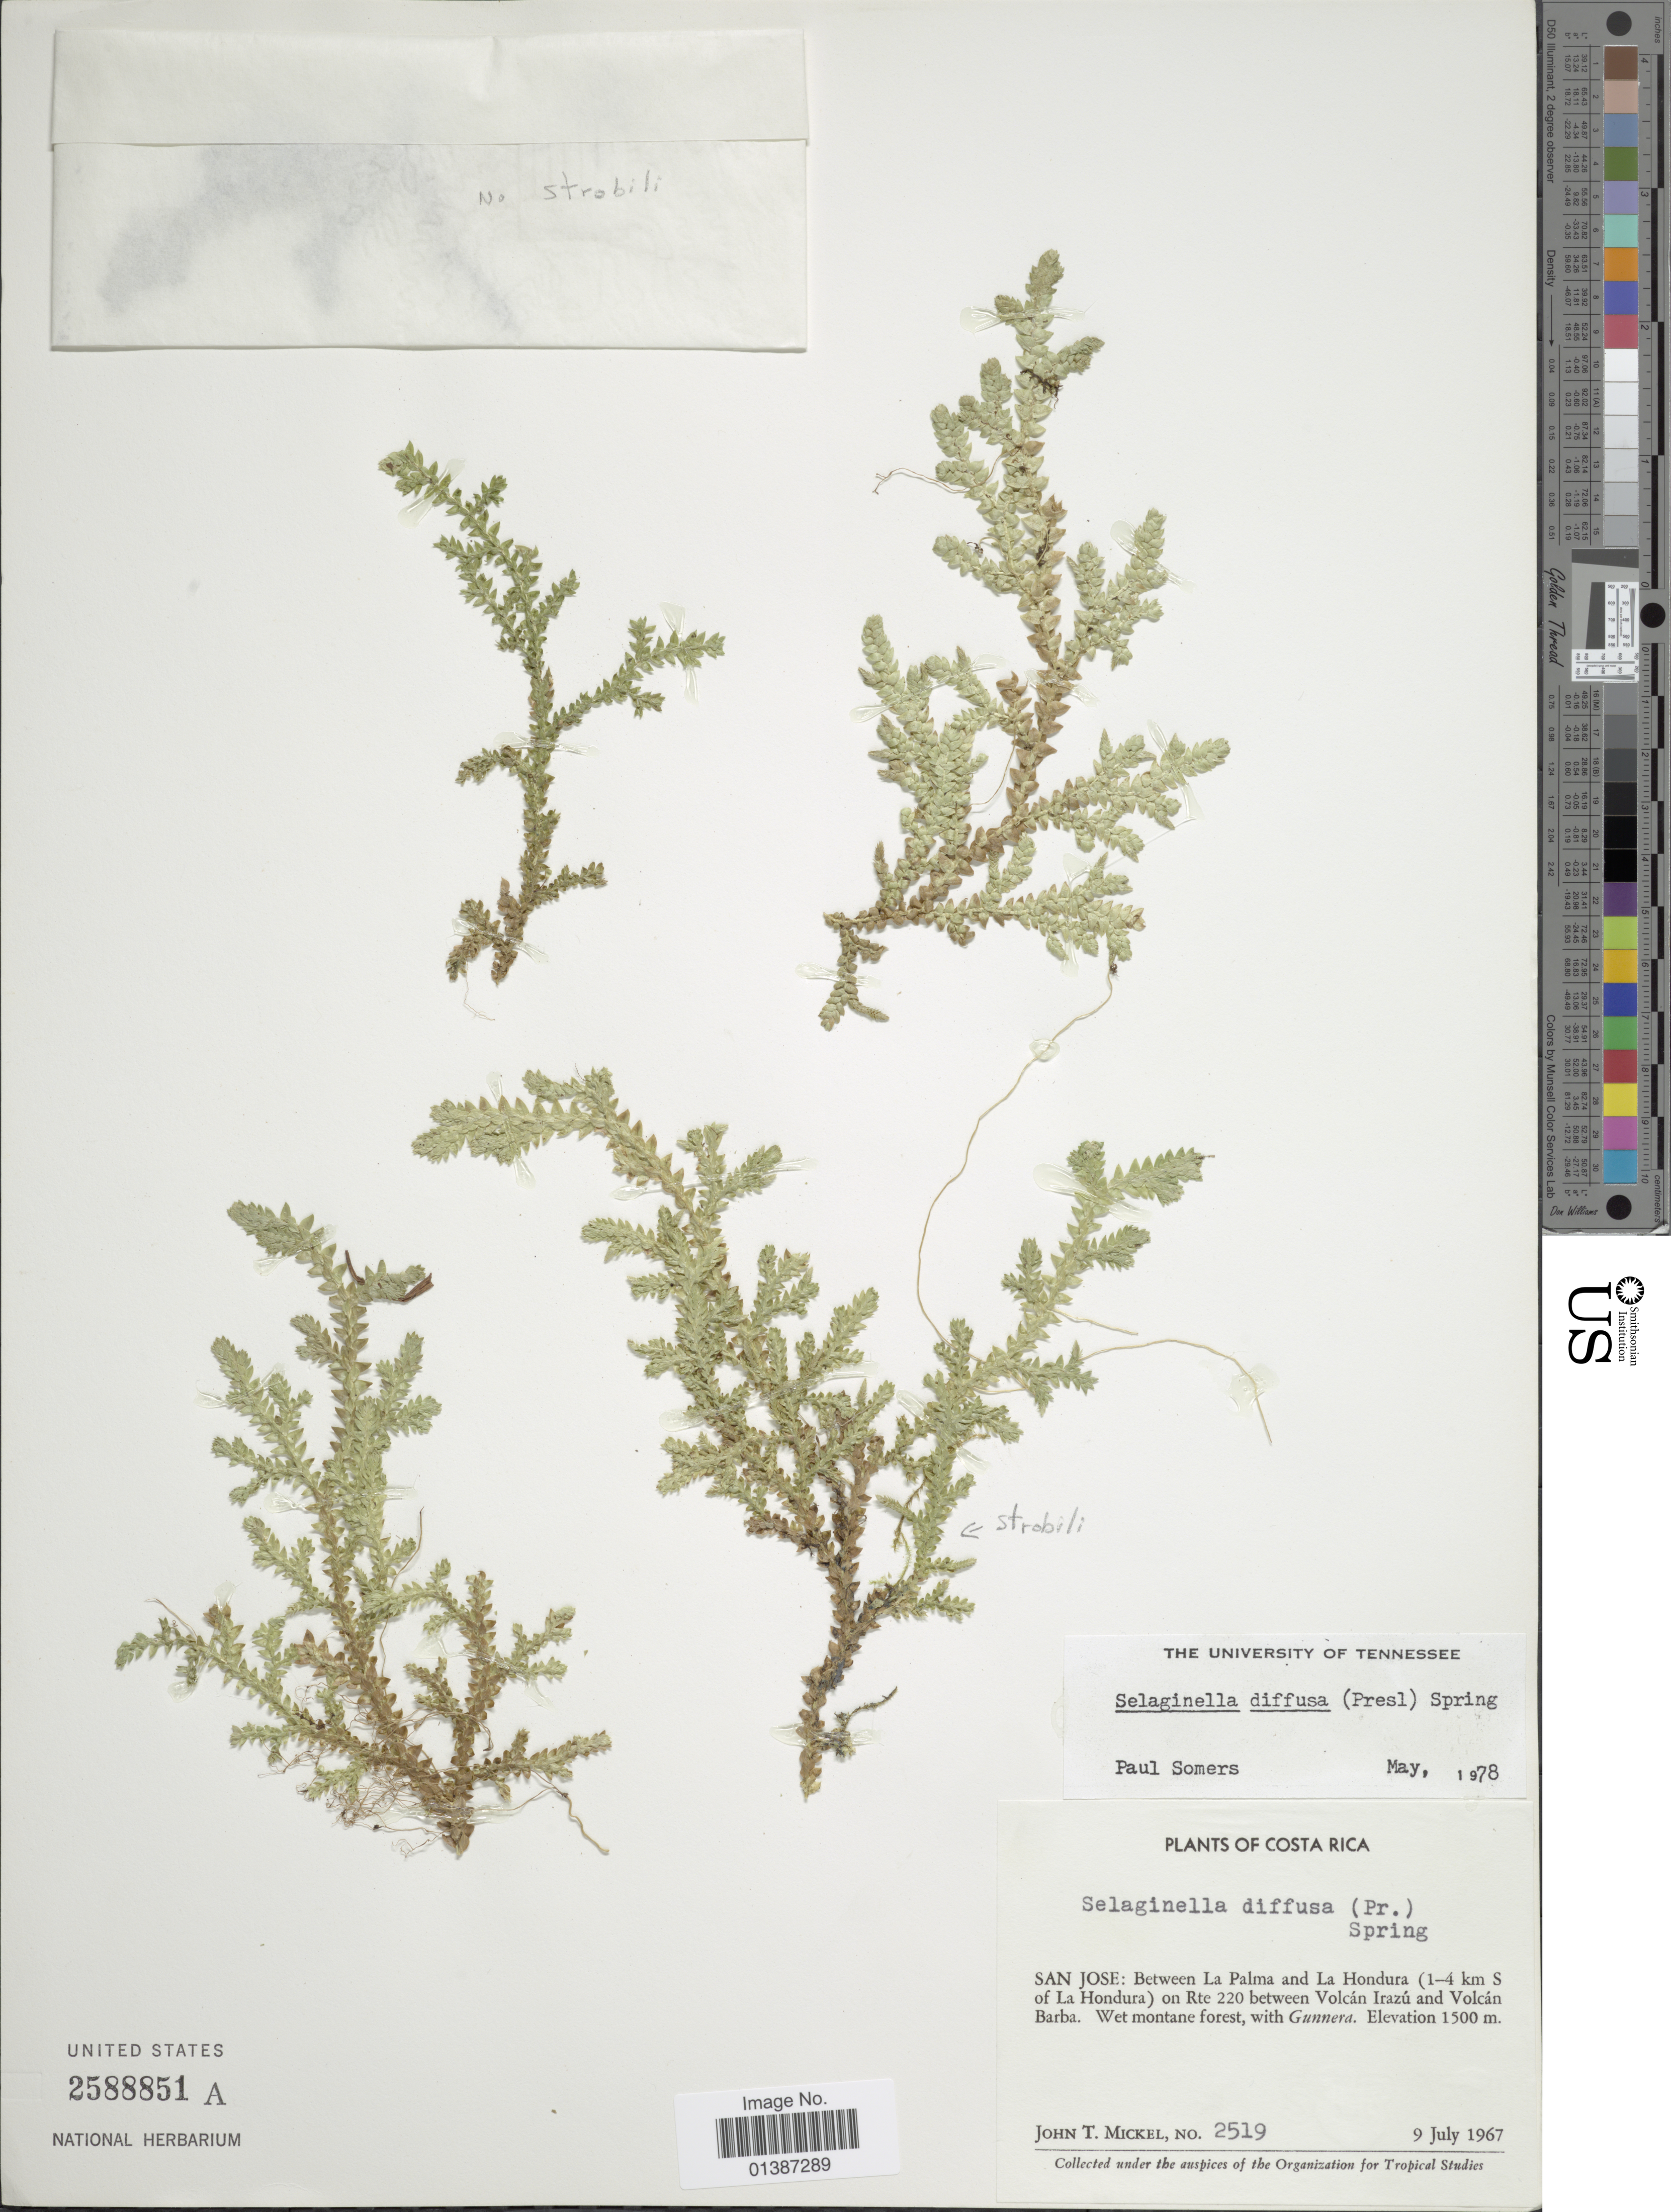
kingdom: Plantae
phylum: Tracheophyta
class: Lycopodiopsida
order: Selaginellales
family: Selaginellaceae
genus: Selaginella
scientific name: Selaginella diffusa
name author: (C. Presl) Spring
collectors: J. T. Mickel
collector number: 2519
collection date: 1967-07-09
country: Costa Rica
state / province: San José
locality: Between La Palma and La Hondura (1-4 km S of La Hondura) on Rte 220 between Volcán Irazú and Volcán Barba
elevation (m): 1500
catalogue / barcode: US 2588851A